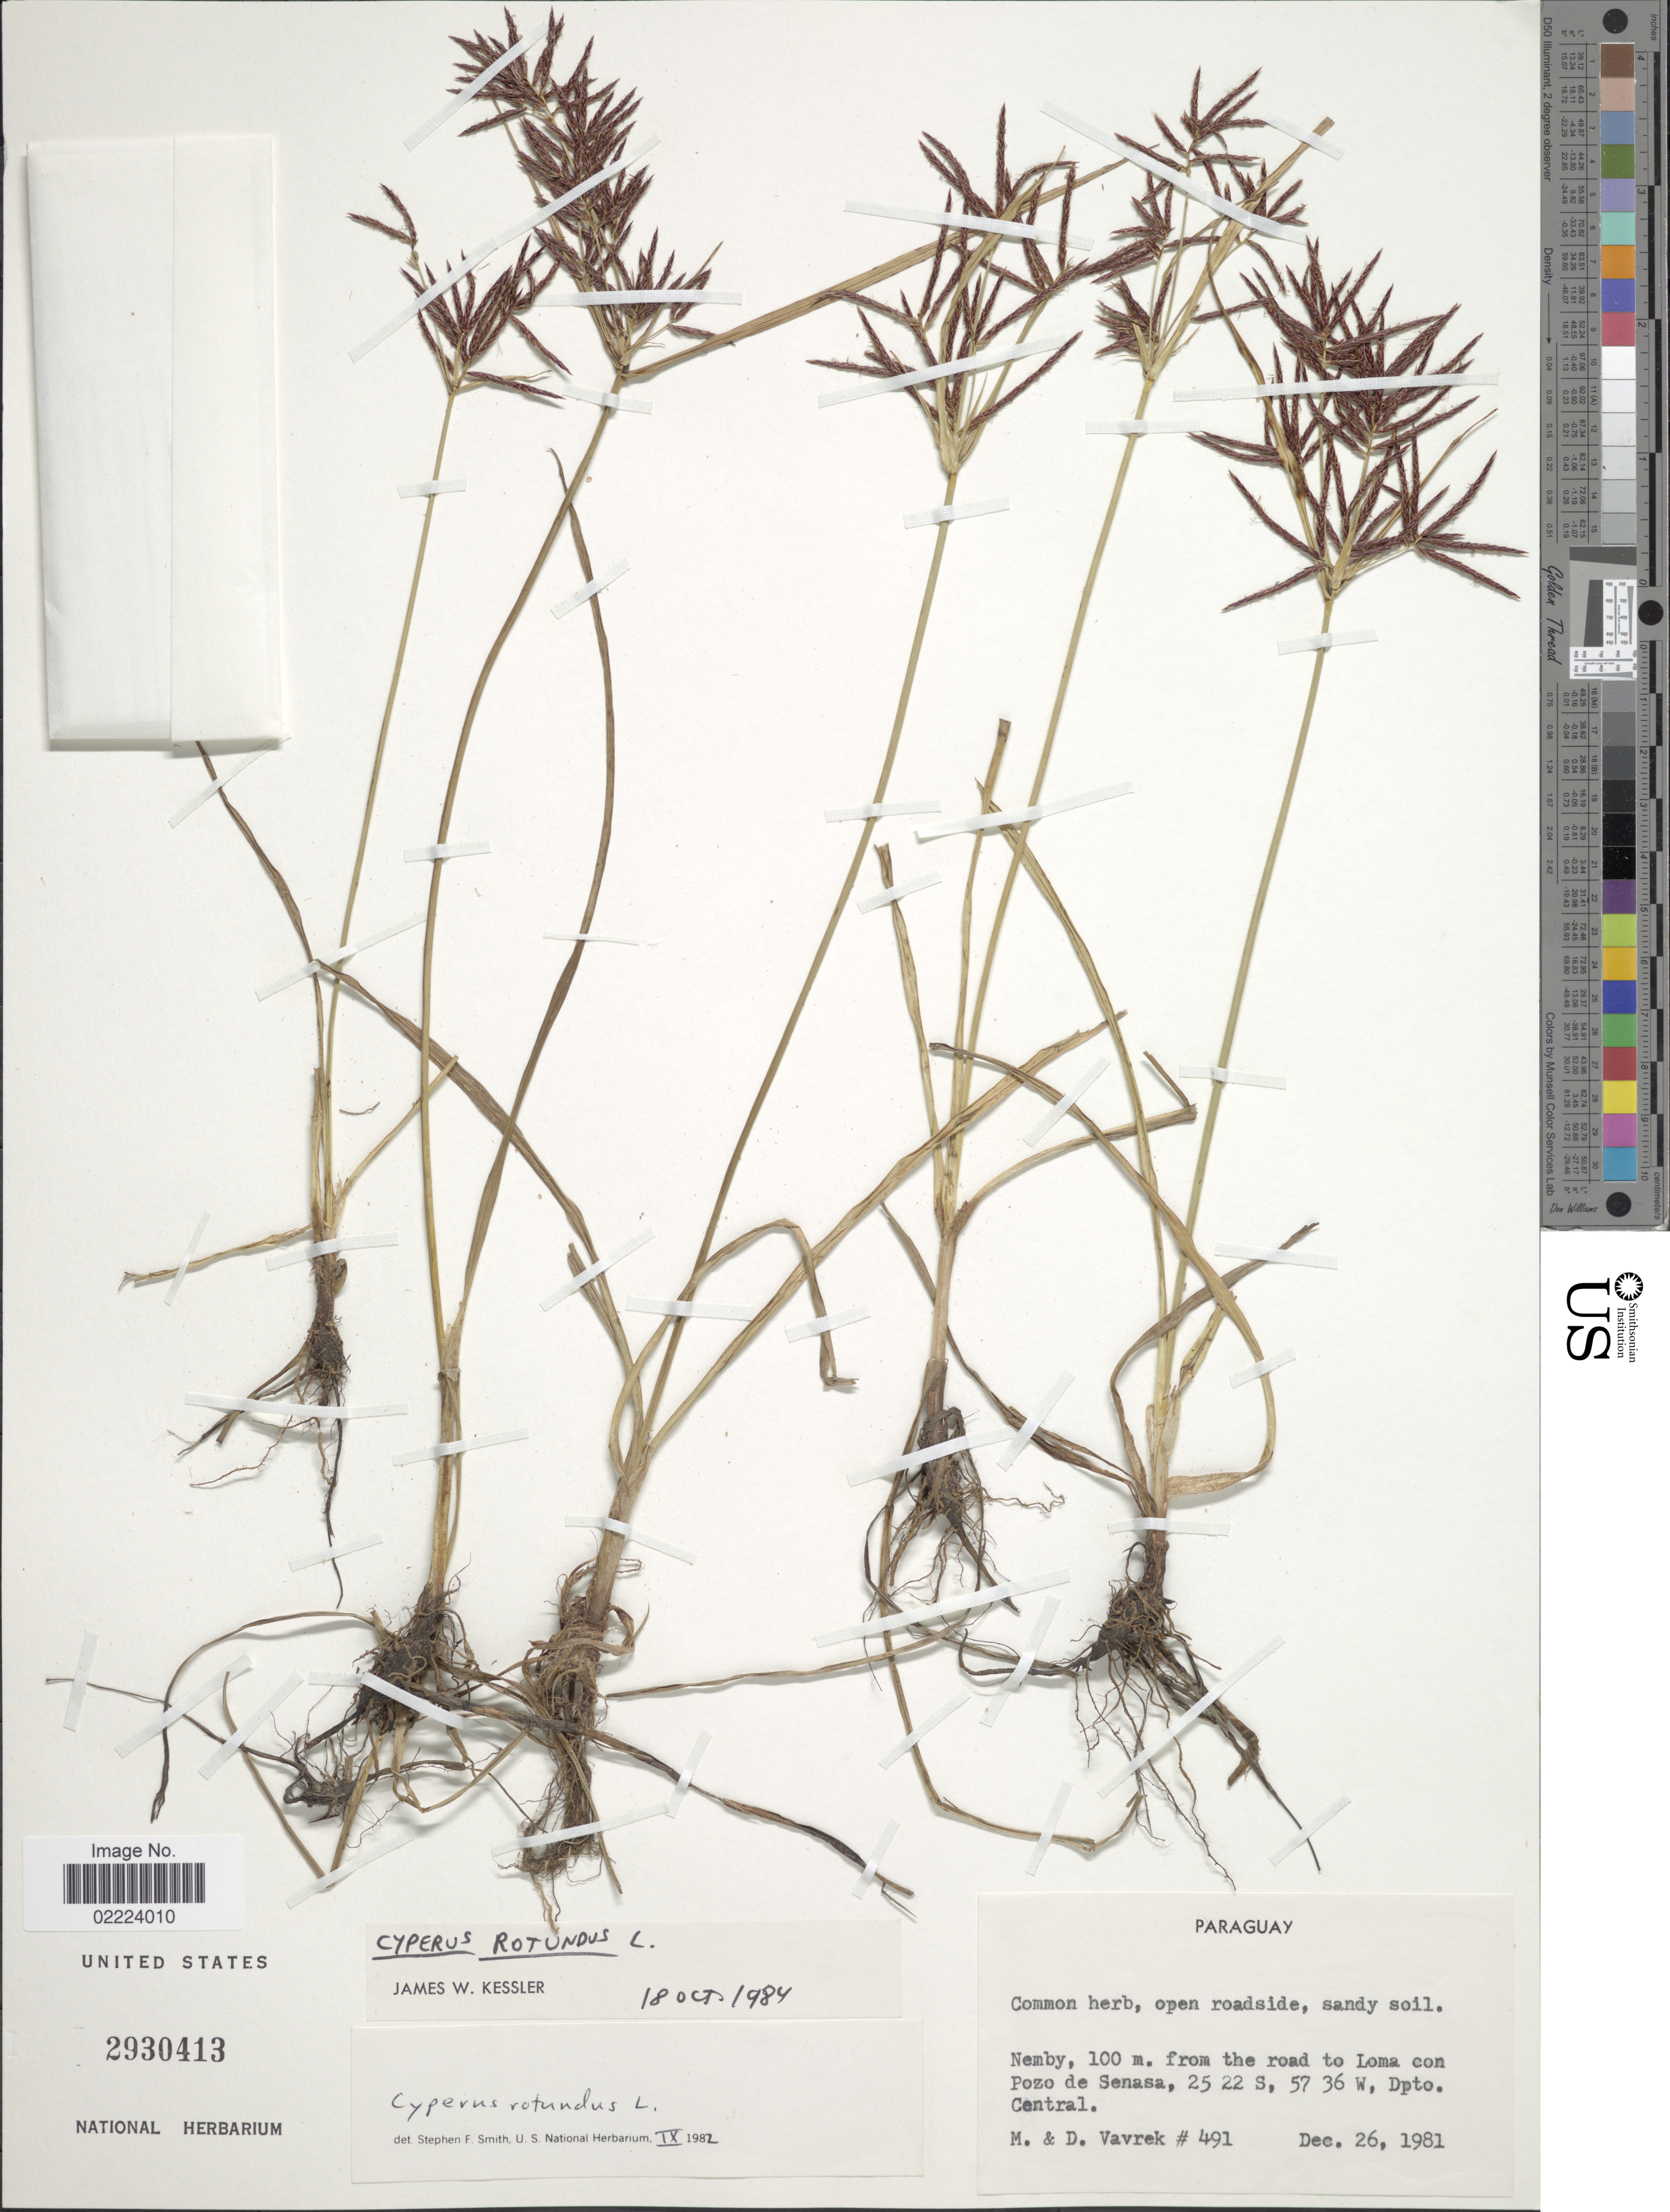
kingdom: Plantae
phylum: Tracheophyta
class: Liliopsida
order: Poales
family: Cyperaceae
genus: Cyperus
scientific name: Cyperus rotundus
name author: L.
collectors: M. Vavrek & D. Vavrek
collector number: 491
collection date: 1981-12-26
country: Paraguay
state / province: Central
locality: From the road to Loma con Pozo de Senasa, Dpto. Central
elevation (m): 100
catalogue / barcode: US 2930413